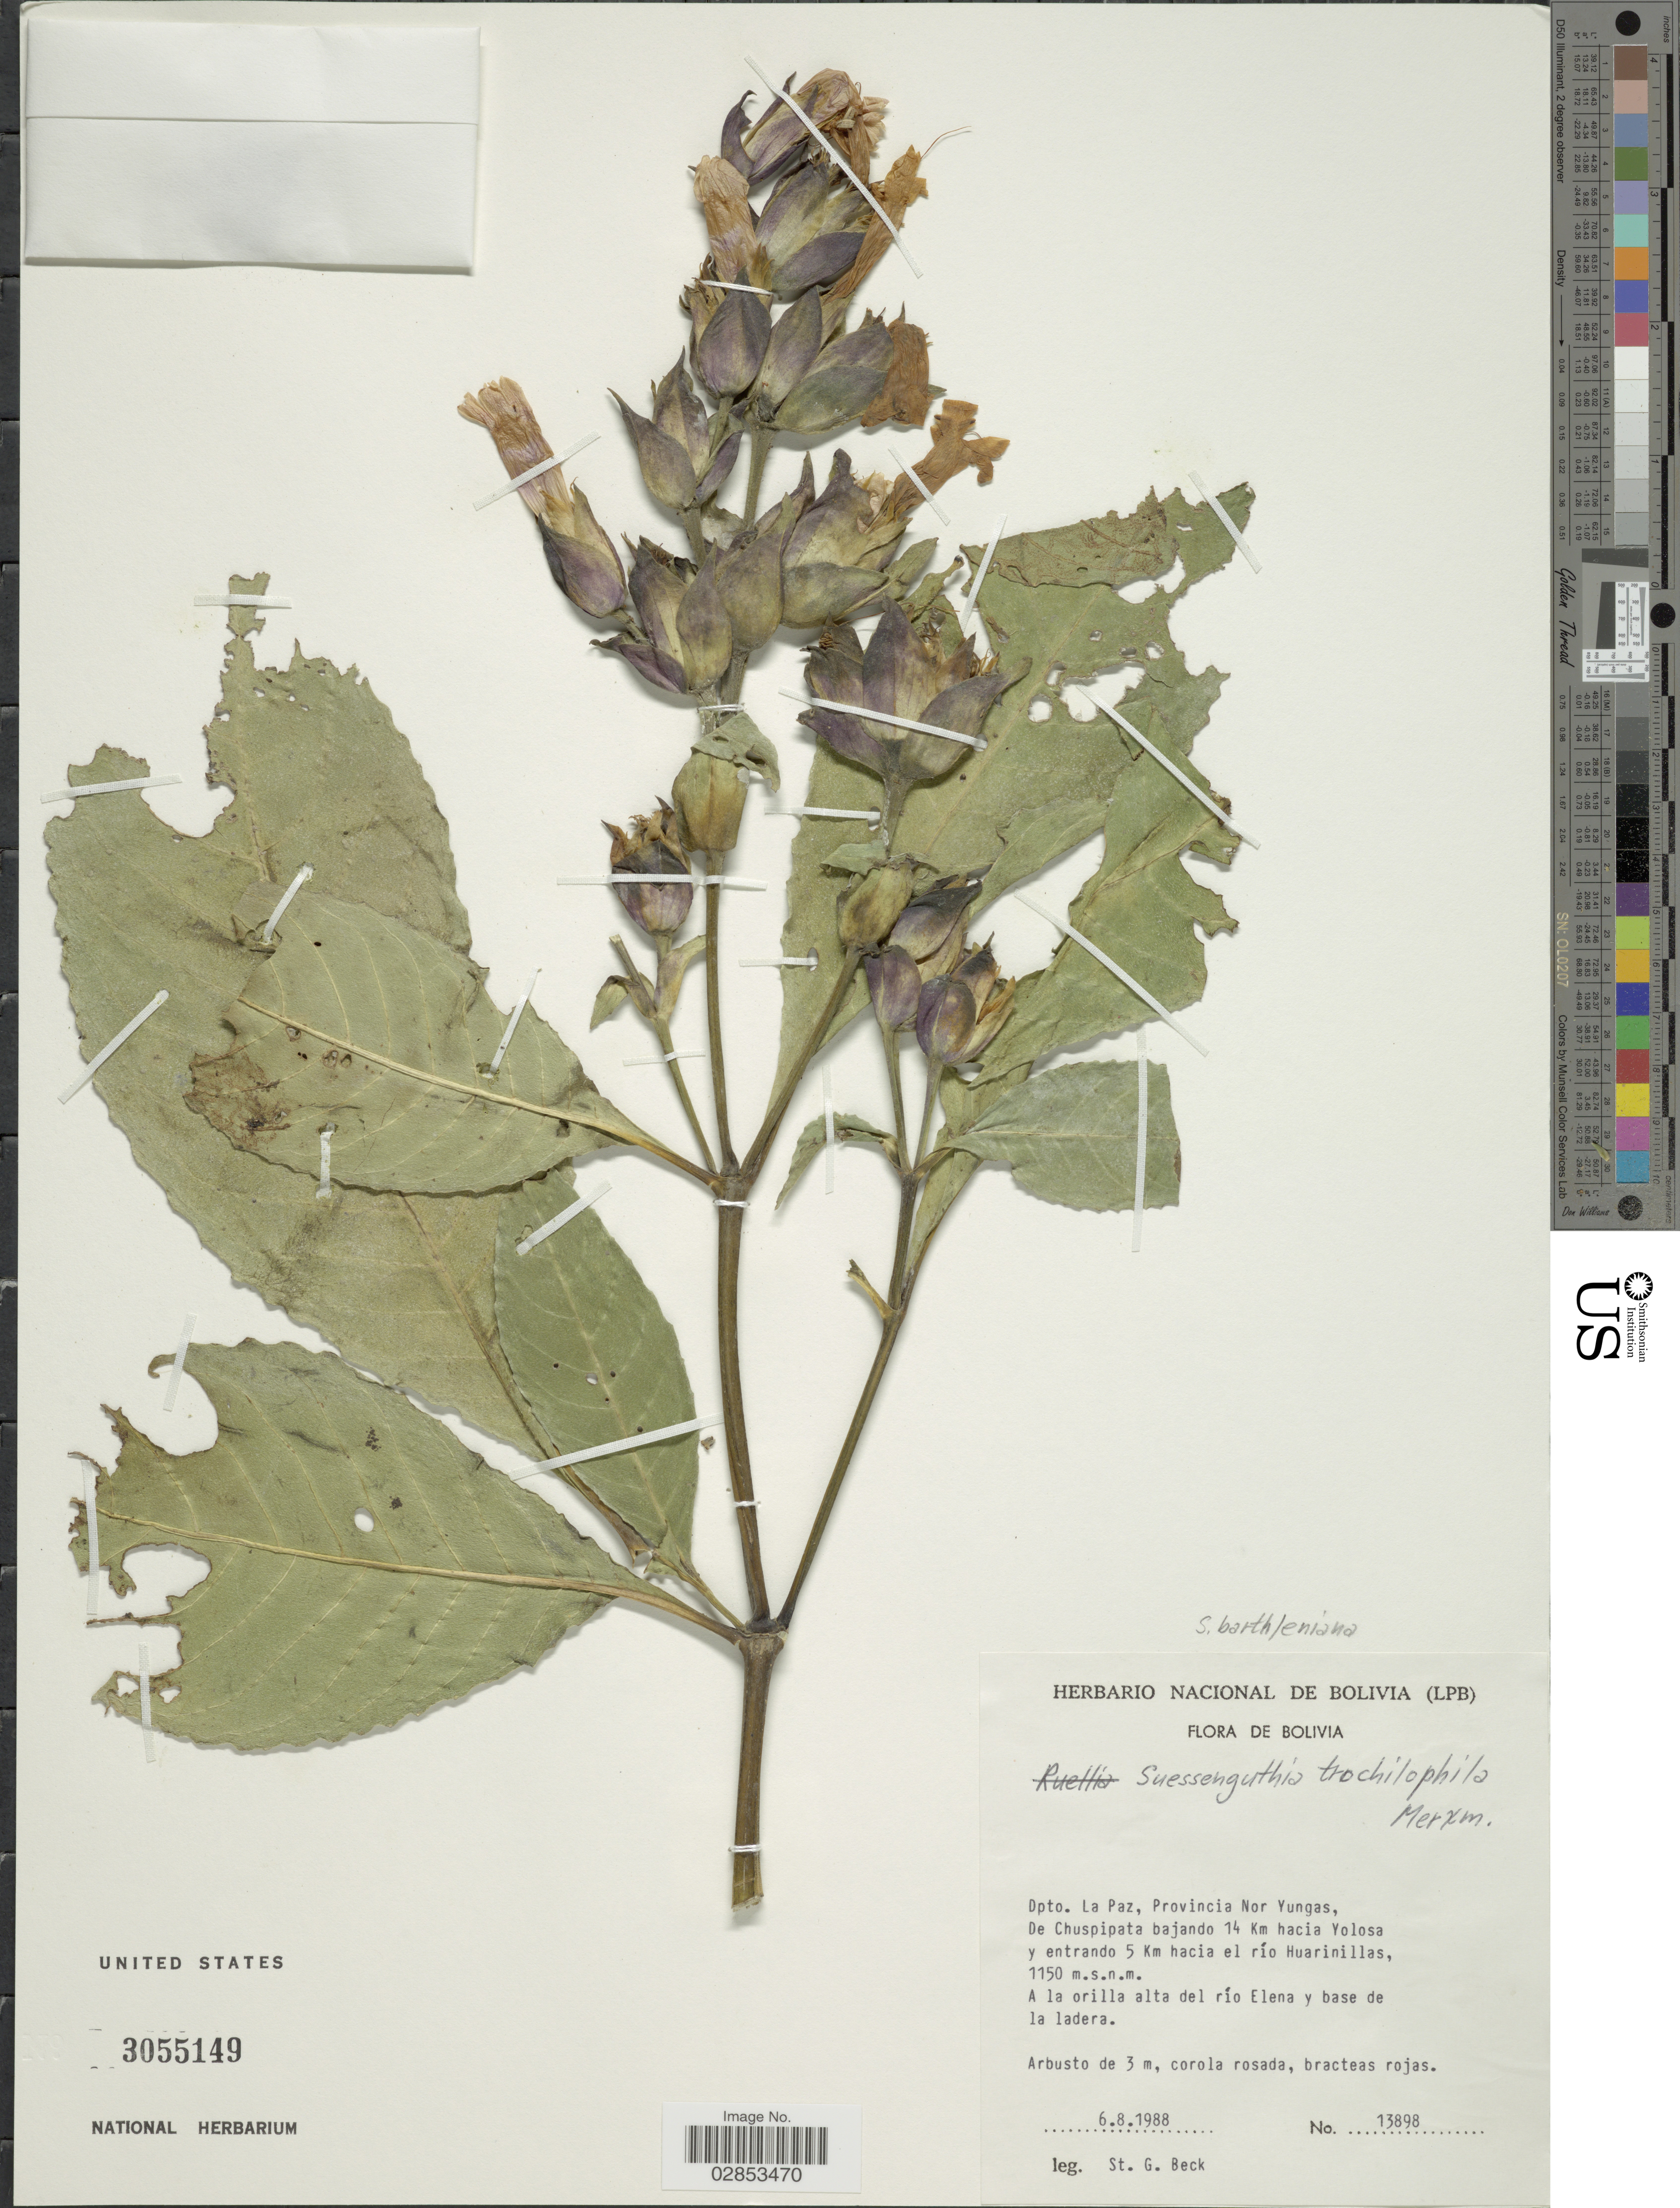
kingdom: Plantae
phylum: Tracheophyta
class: Magnoliopsida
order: Lamiales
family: Acanthaceae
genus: Suessenguthia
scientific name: Suessenguthia barthleniana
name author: Schmidt-Leb.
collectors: S. G. Beck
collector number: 13898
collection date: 1988-08-06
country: Bolivia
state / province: La Paz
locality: Dpto. La Paz, Provincia Nor Yungas, De Chuspipata bajando 14 Km hacia Yolosa y entrando 5 Km hacia el río Huarinillas. A la orilla alta del róp Elena y base de la ladera.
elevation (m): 1150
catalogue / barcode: US 3055149